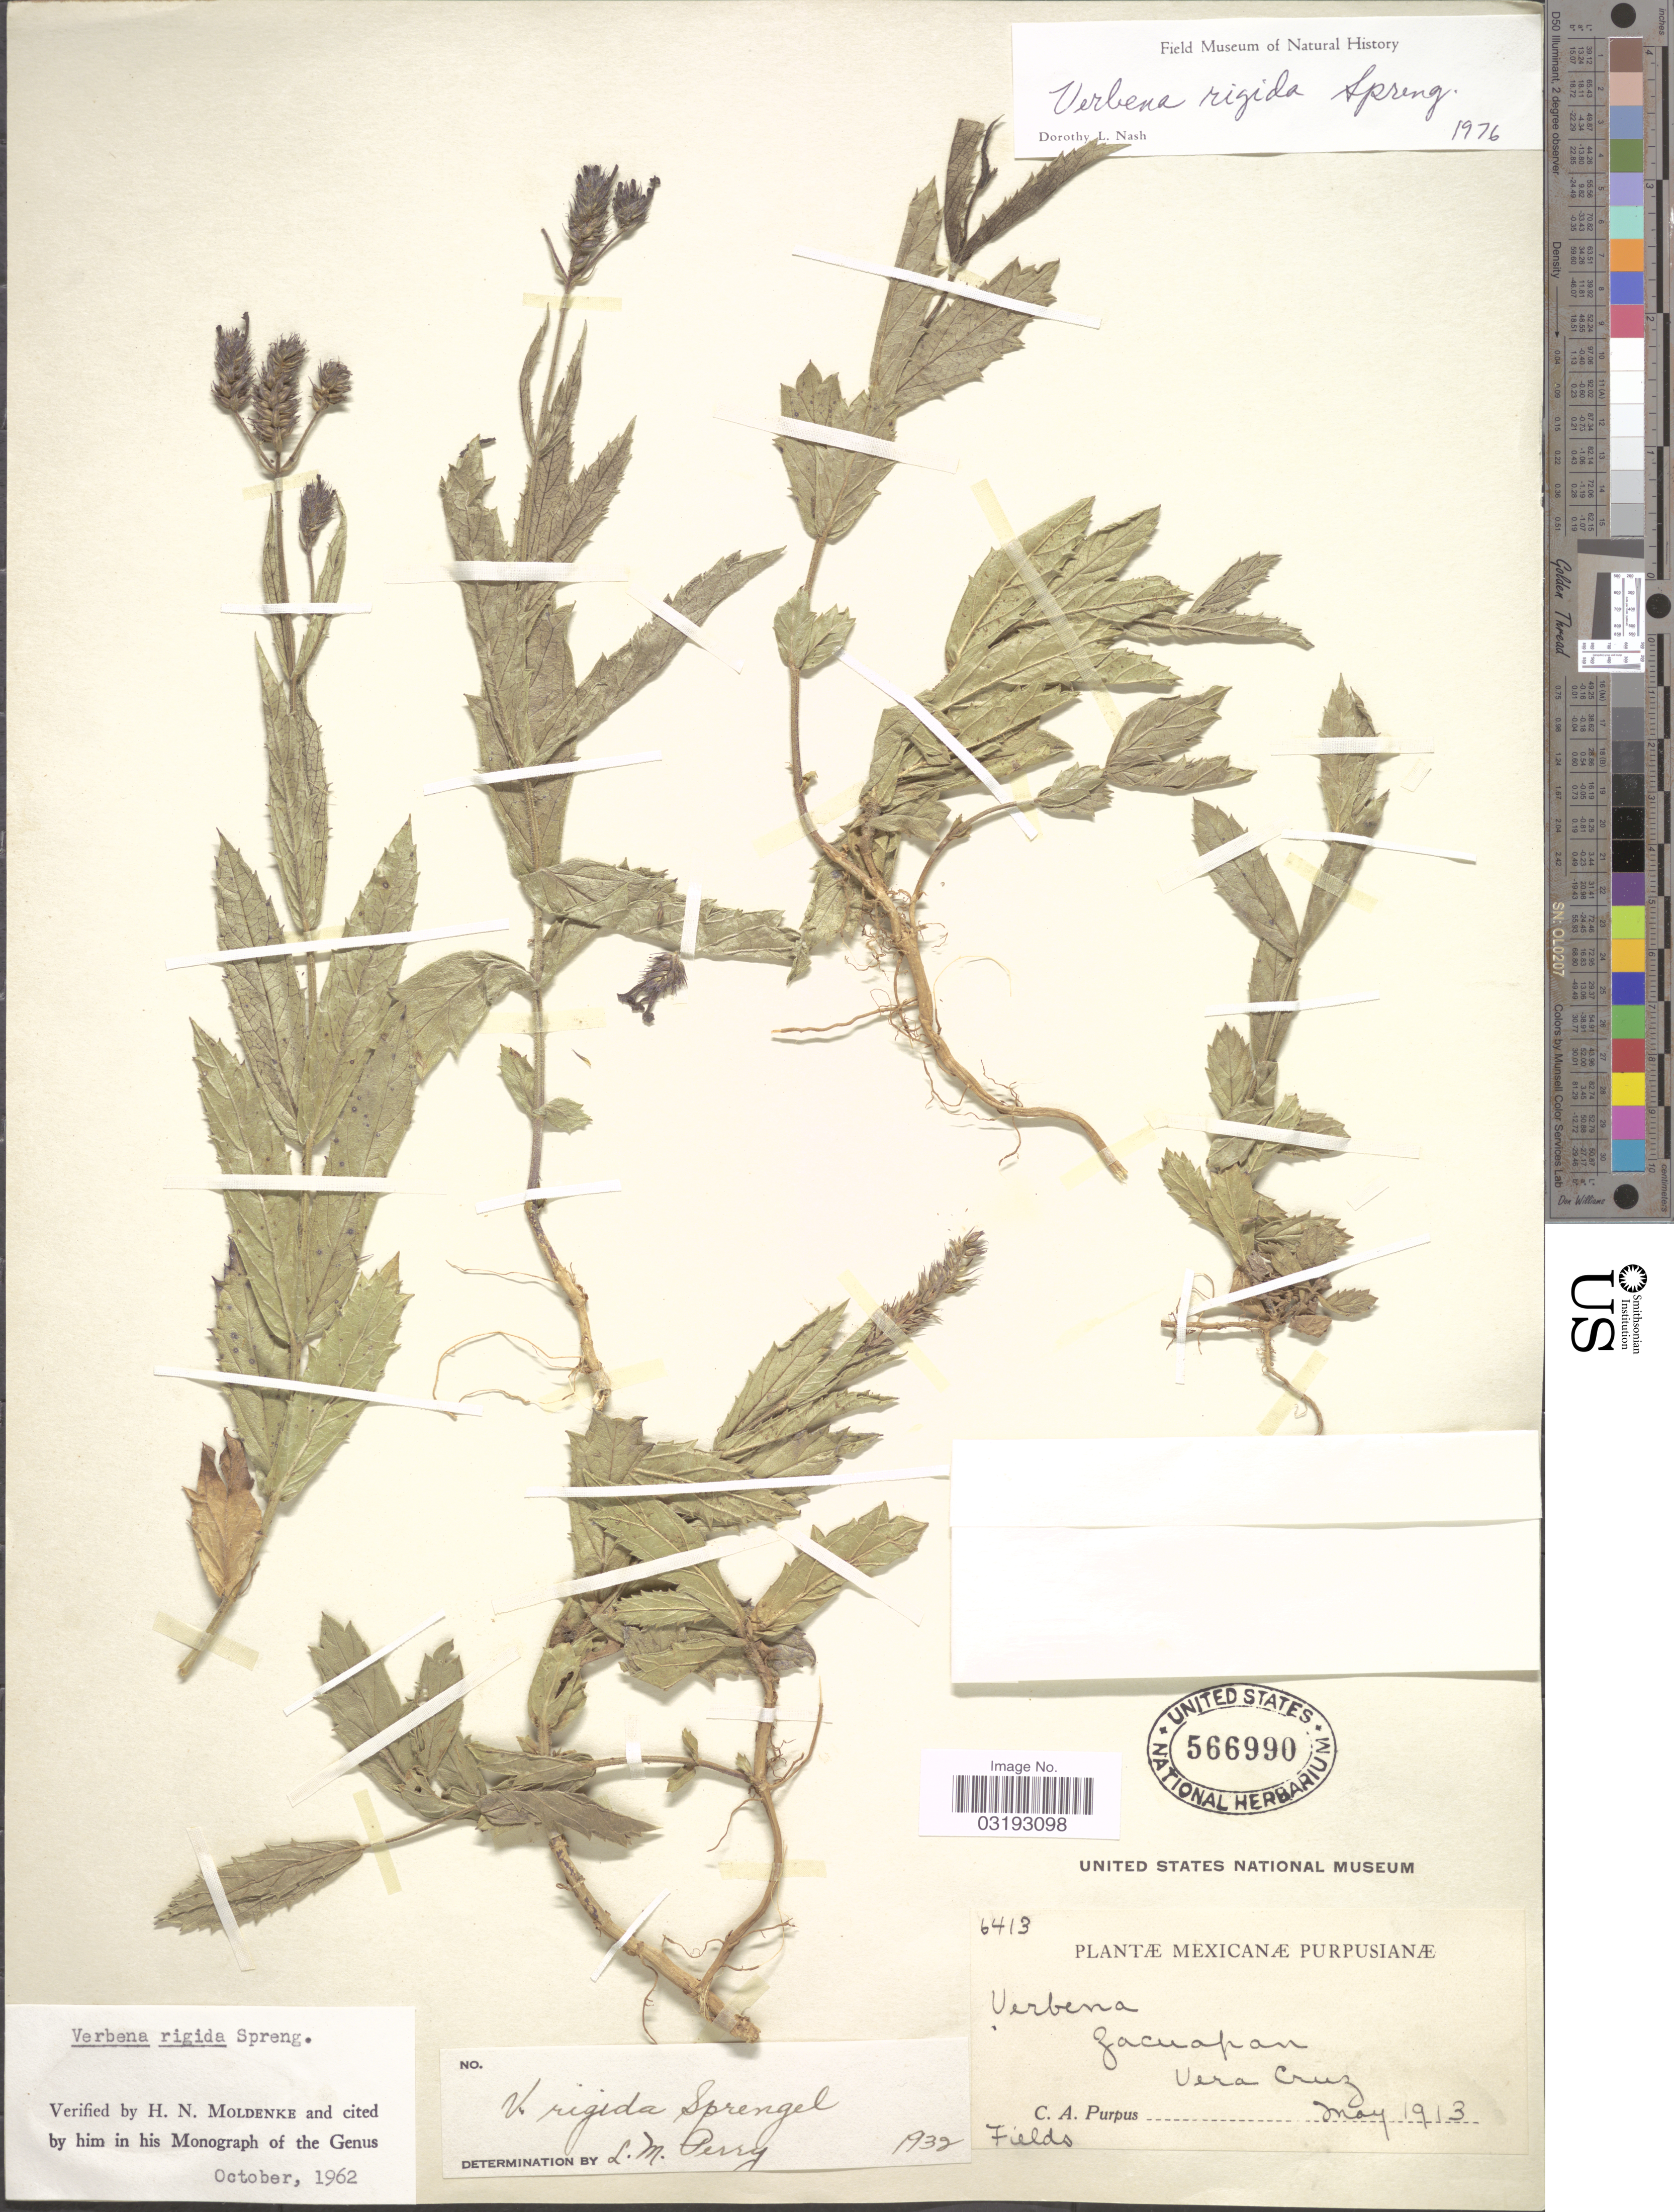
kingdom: Plantae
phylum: Tracheophyta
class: Magnoliopsida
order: Lamiales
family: Verbenaceae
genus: Verbena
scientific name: Verbena recta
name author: Kunth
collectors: C. A. Purpus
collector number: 6413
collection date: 1913-05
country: Mexico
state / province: Veracruz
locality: Zacuapan. Vera Cruz.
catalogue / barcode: US 566990